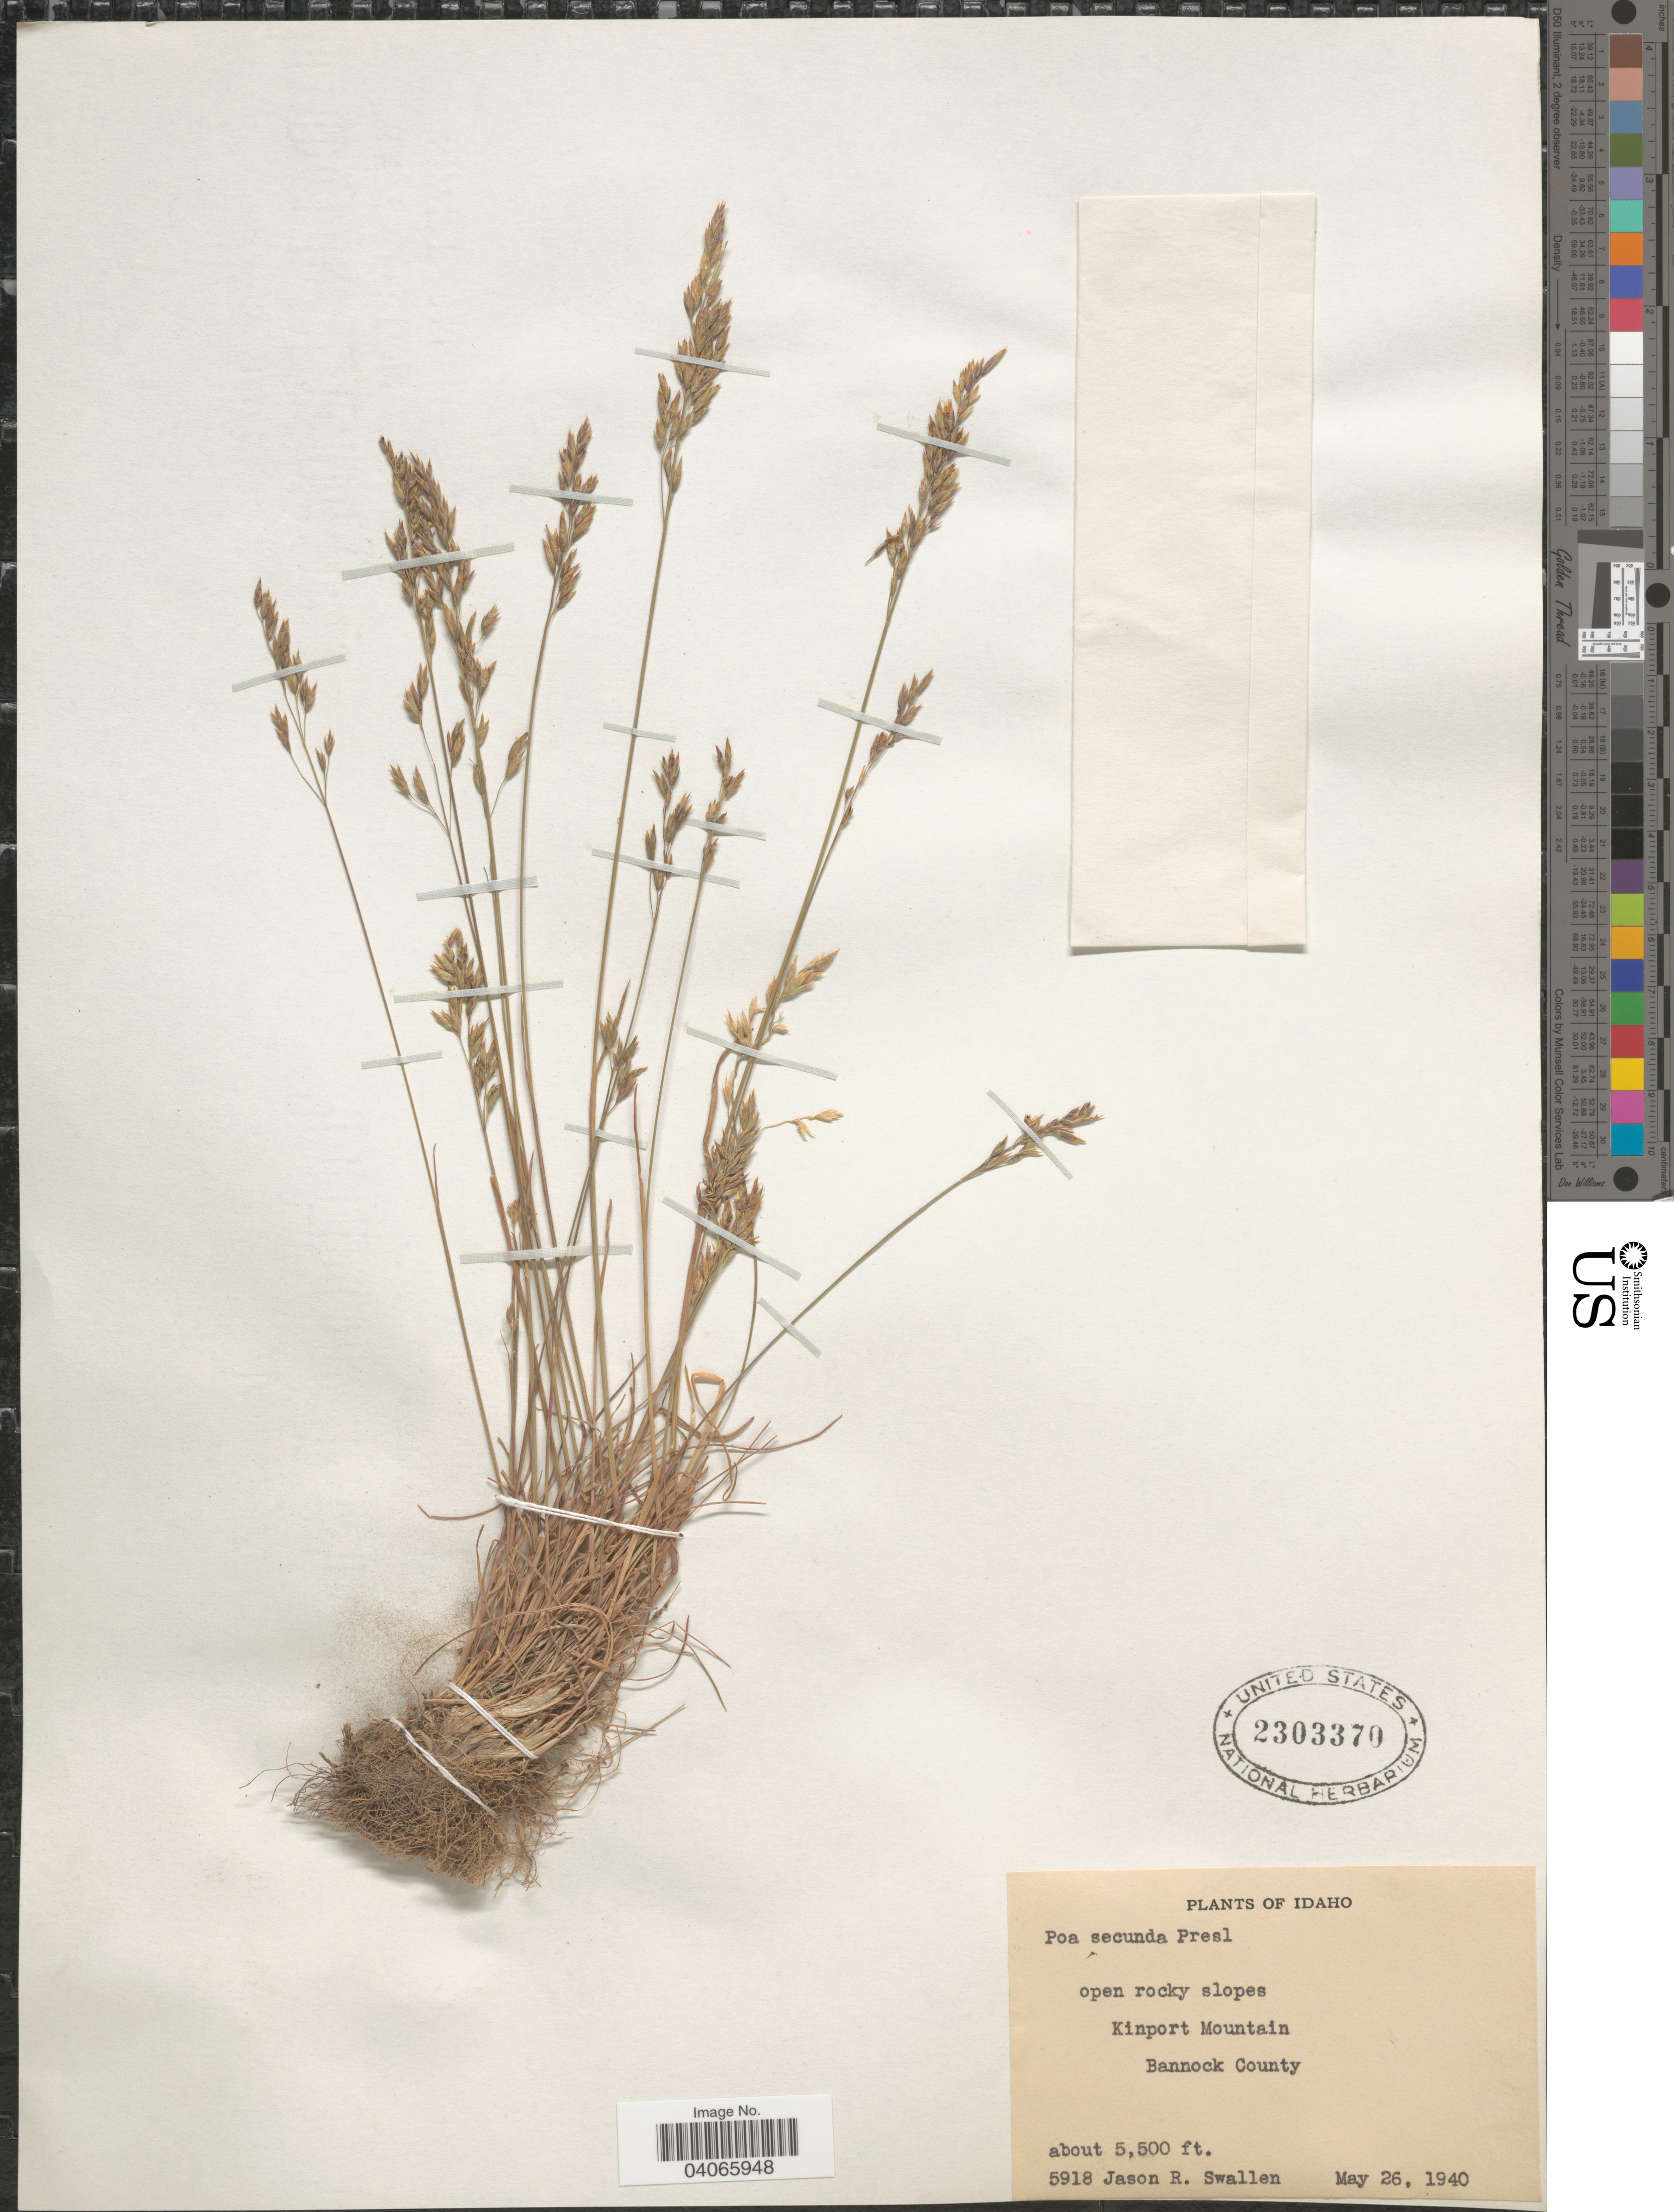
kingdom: Plantae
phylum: Tracheophyta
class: Liliopsida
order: Poales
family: Poaceae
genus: Poa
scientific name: Poa secunda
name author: J. Presl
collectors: J. R. Swallen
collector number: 5918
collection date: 1940-05-26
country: United States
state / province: Idaho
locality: Kinport Mountain. Bannock County.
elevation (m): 1676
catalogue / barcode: US 2303370